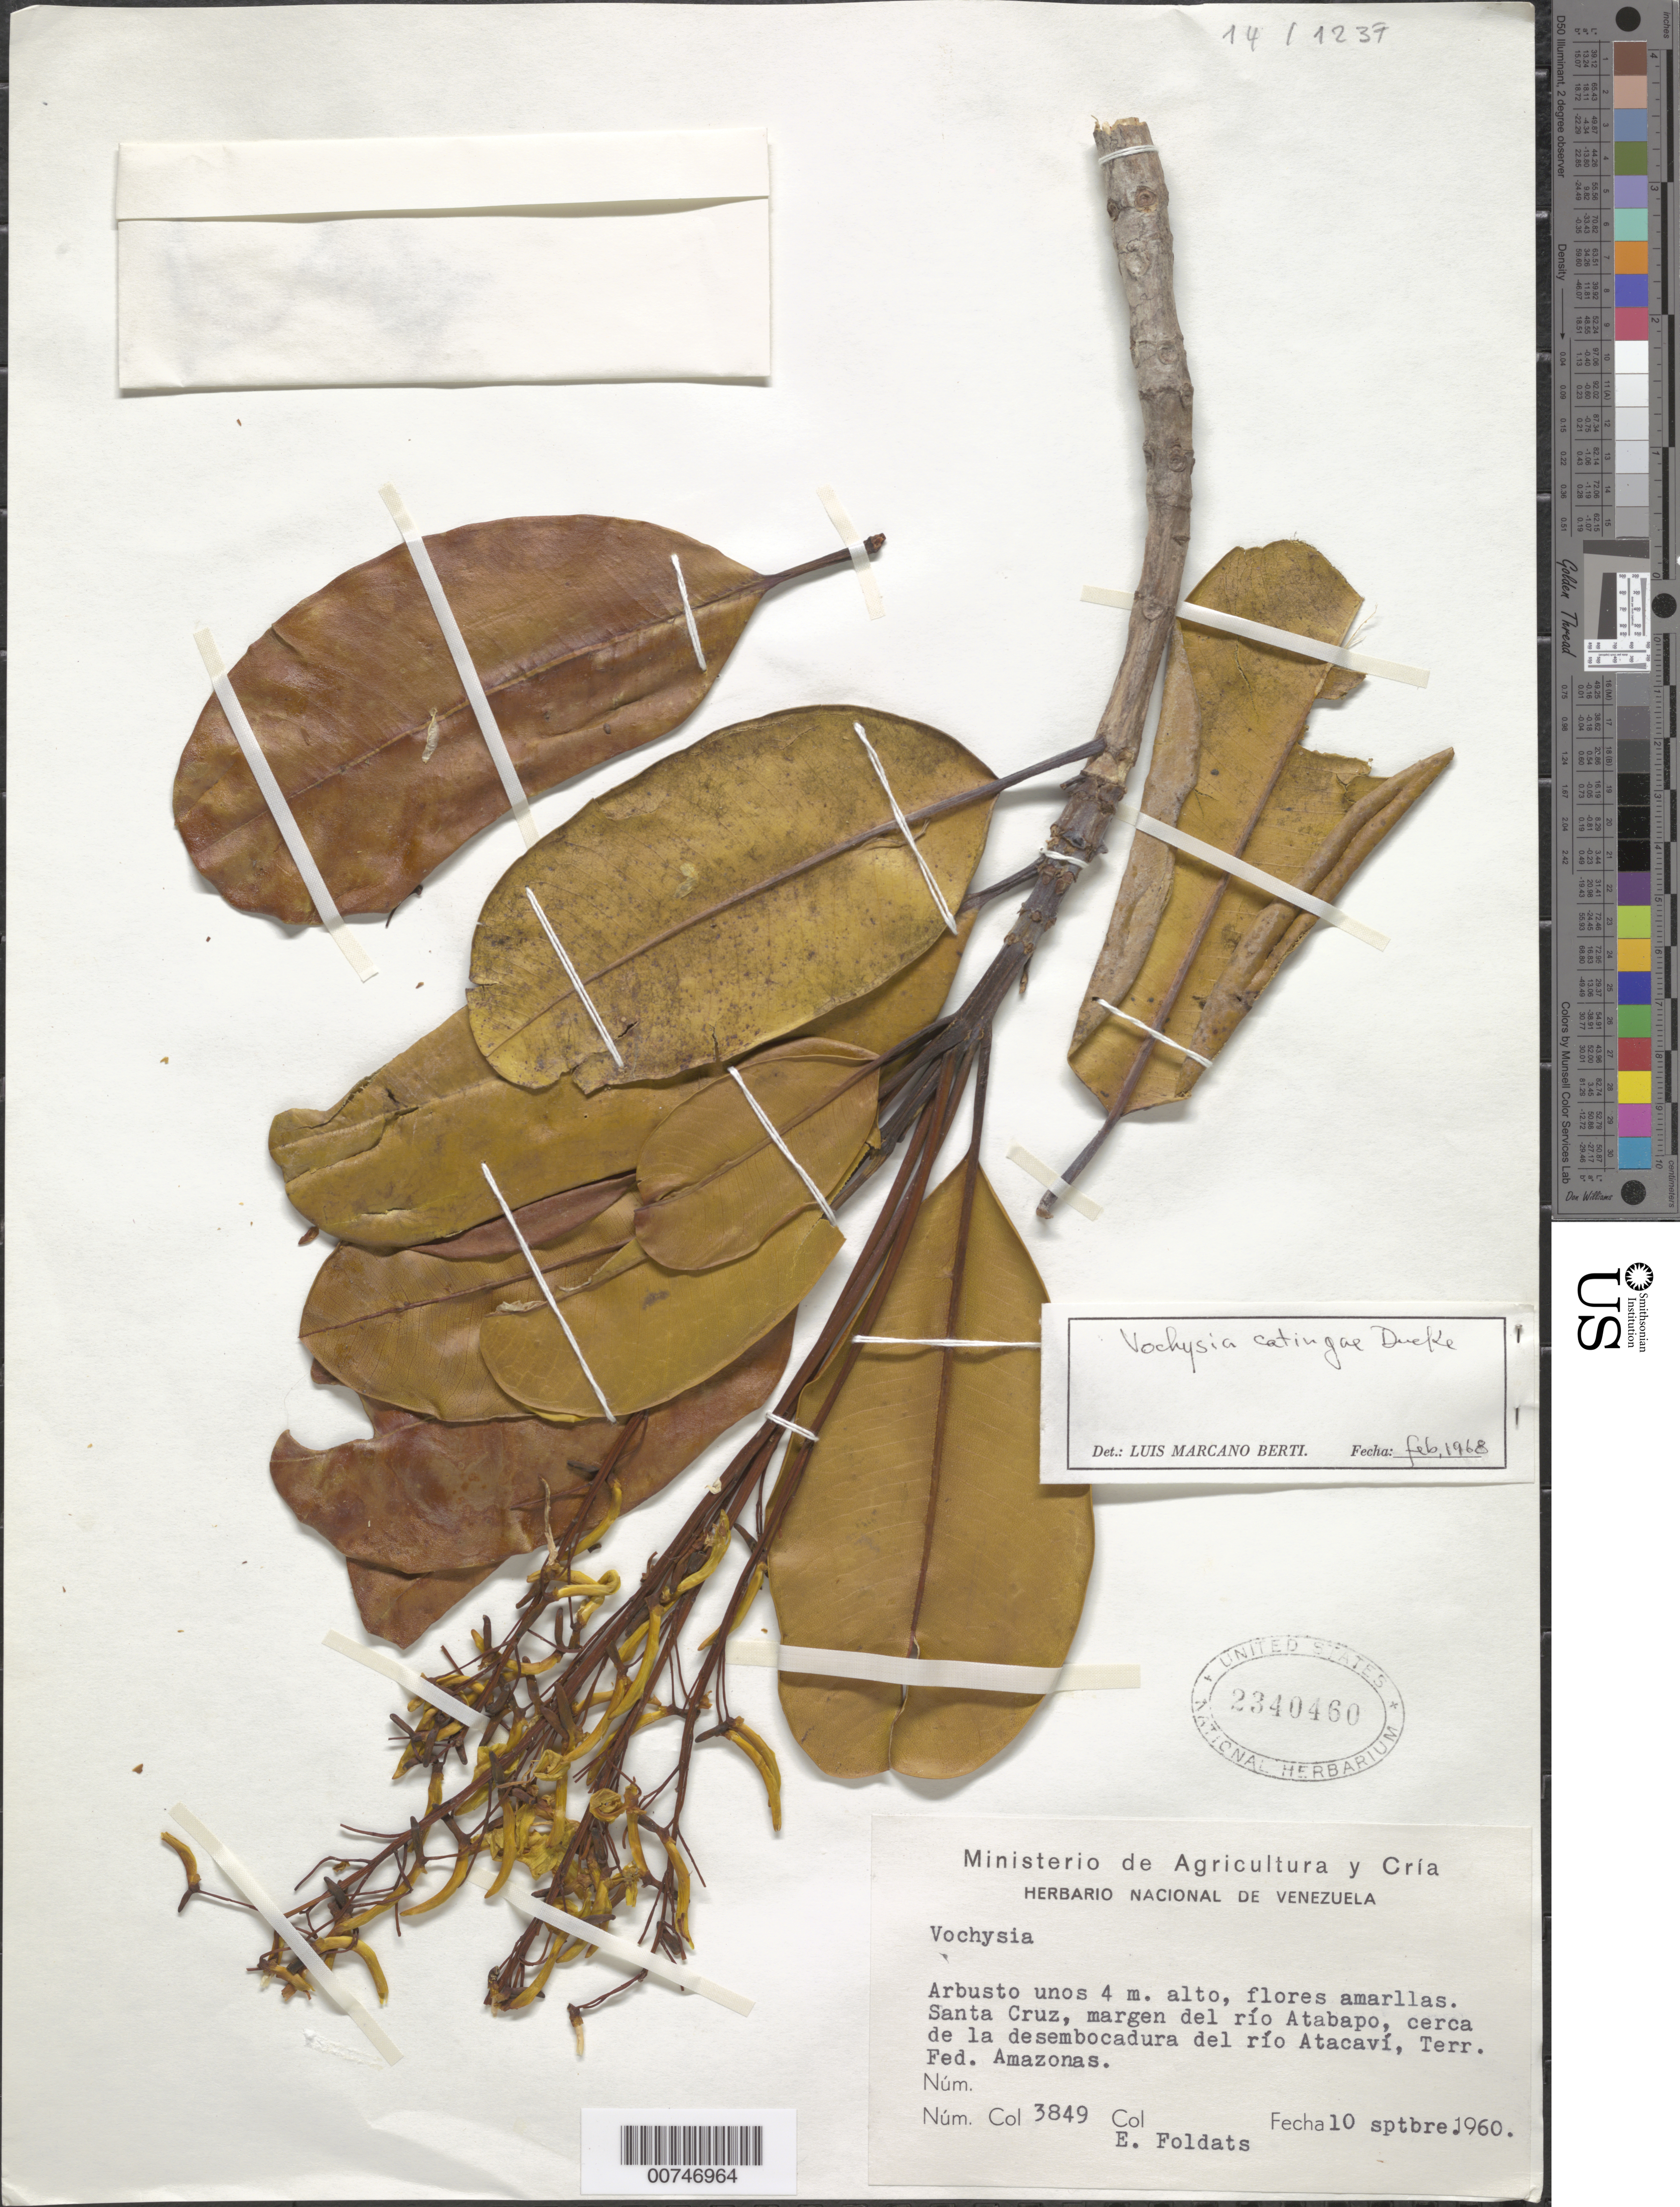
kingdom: Plantae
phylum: Tracheophyta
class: Magnoliopsida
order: Myrtales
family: Vochysiaceae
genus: Vochysia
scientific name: Vochysia catingae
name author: Ducke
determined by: Marcano-Berti, L.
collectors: E. Foldats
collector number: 3849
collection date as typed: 10-Sep-60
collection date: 1960-09-10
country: Venezuela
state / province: Amazonas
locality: Santa Cruz, Río Atabapo, cerca de la decembocadura del Río Atacavi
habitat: Margen del Rio Atabapo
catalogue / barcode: US 2340460